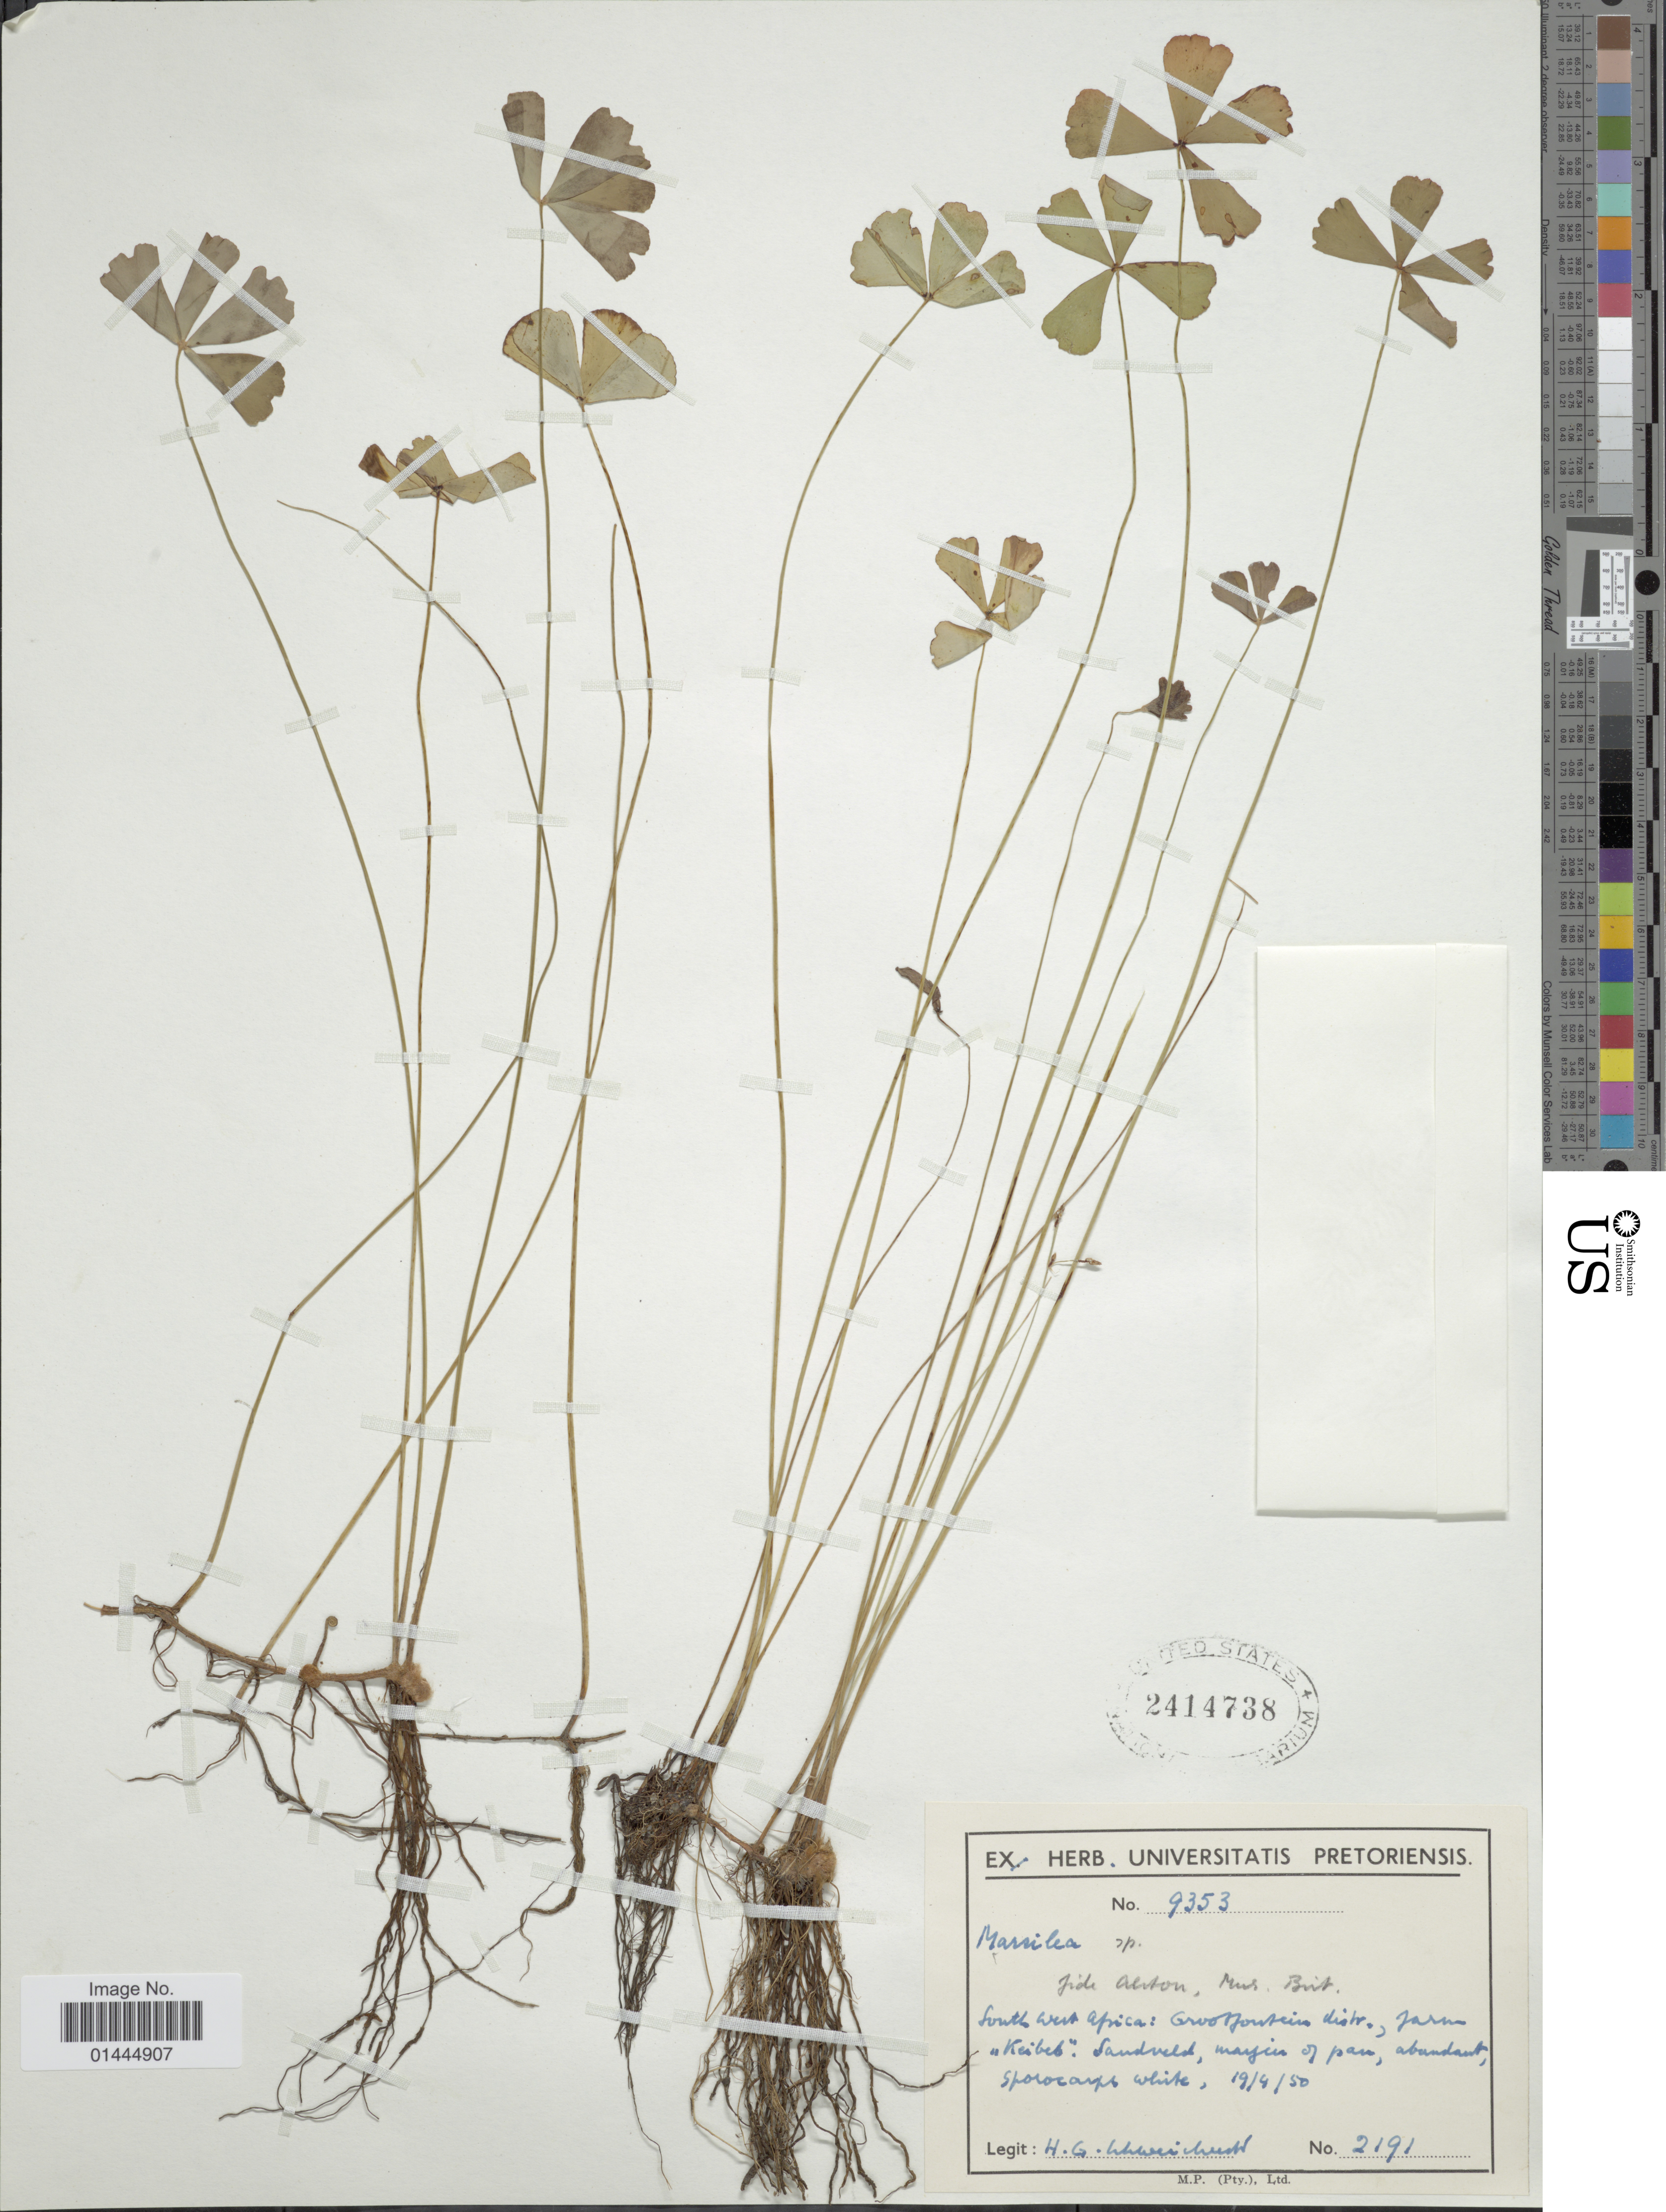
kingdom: Plantae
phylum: Tracheophyta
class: Polypodiopsida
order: Salviniales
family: Marsileaceae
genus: Marsilea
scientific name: Marsilea sp.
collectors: H. Schweichkerdt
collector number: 2191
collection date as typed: Transcribed d/m/y: 19/4/50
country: Namibia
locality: South West Africa: Grootfontein distr., farm "Keibeb", Sandveld, margin of pan, abundant.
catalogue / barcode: US 2414738